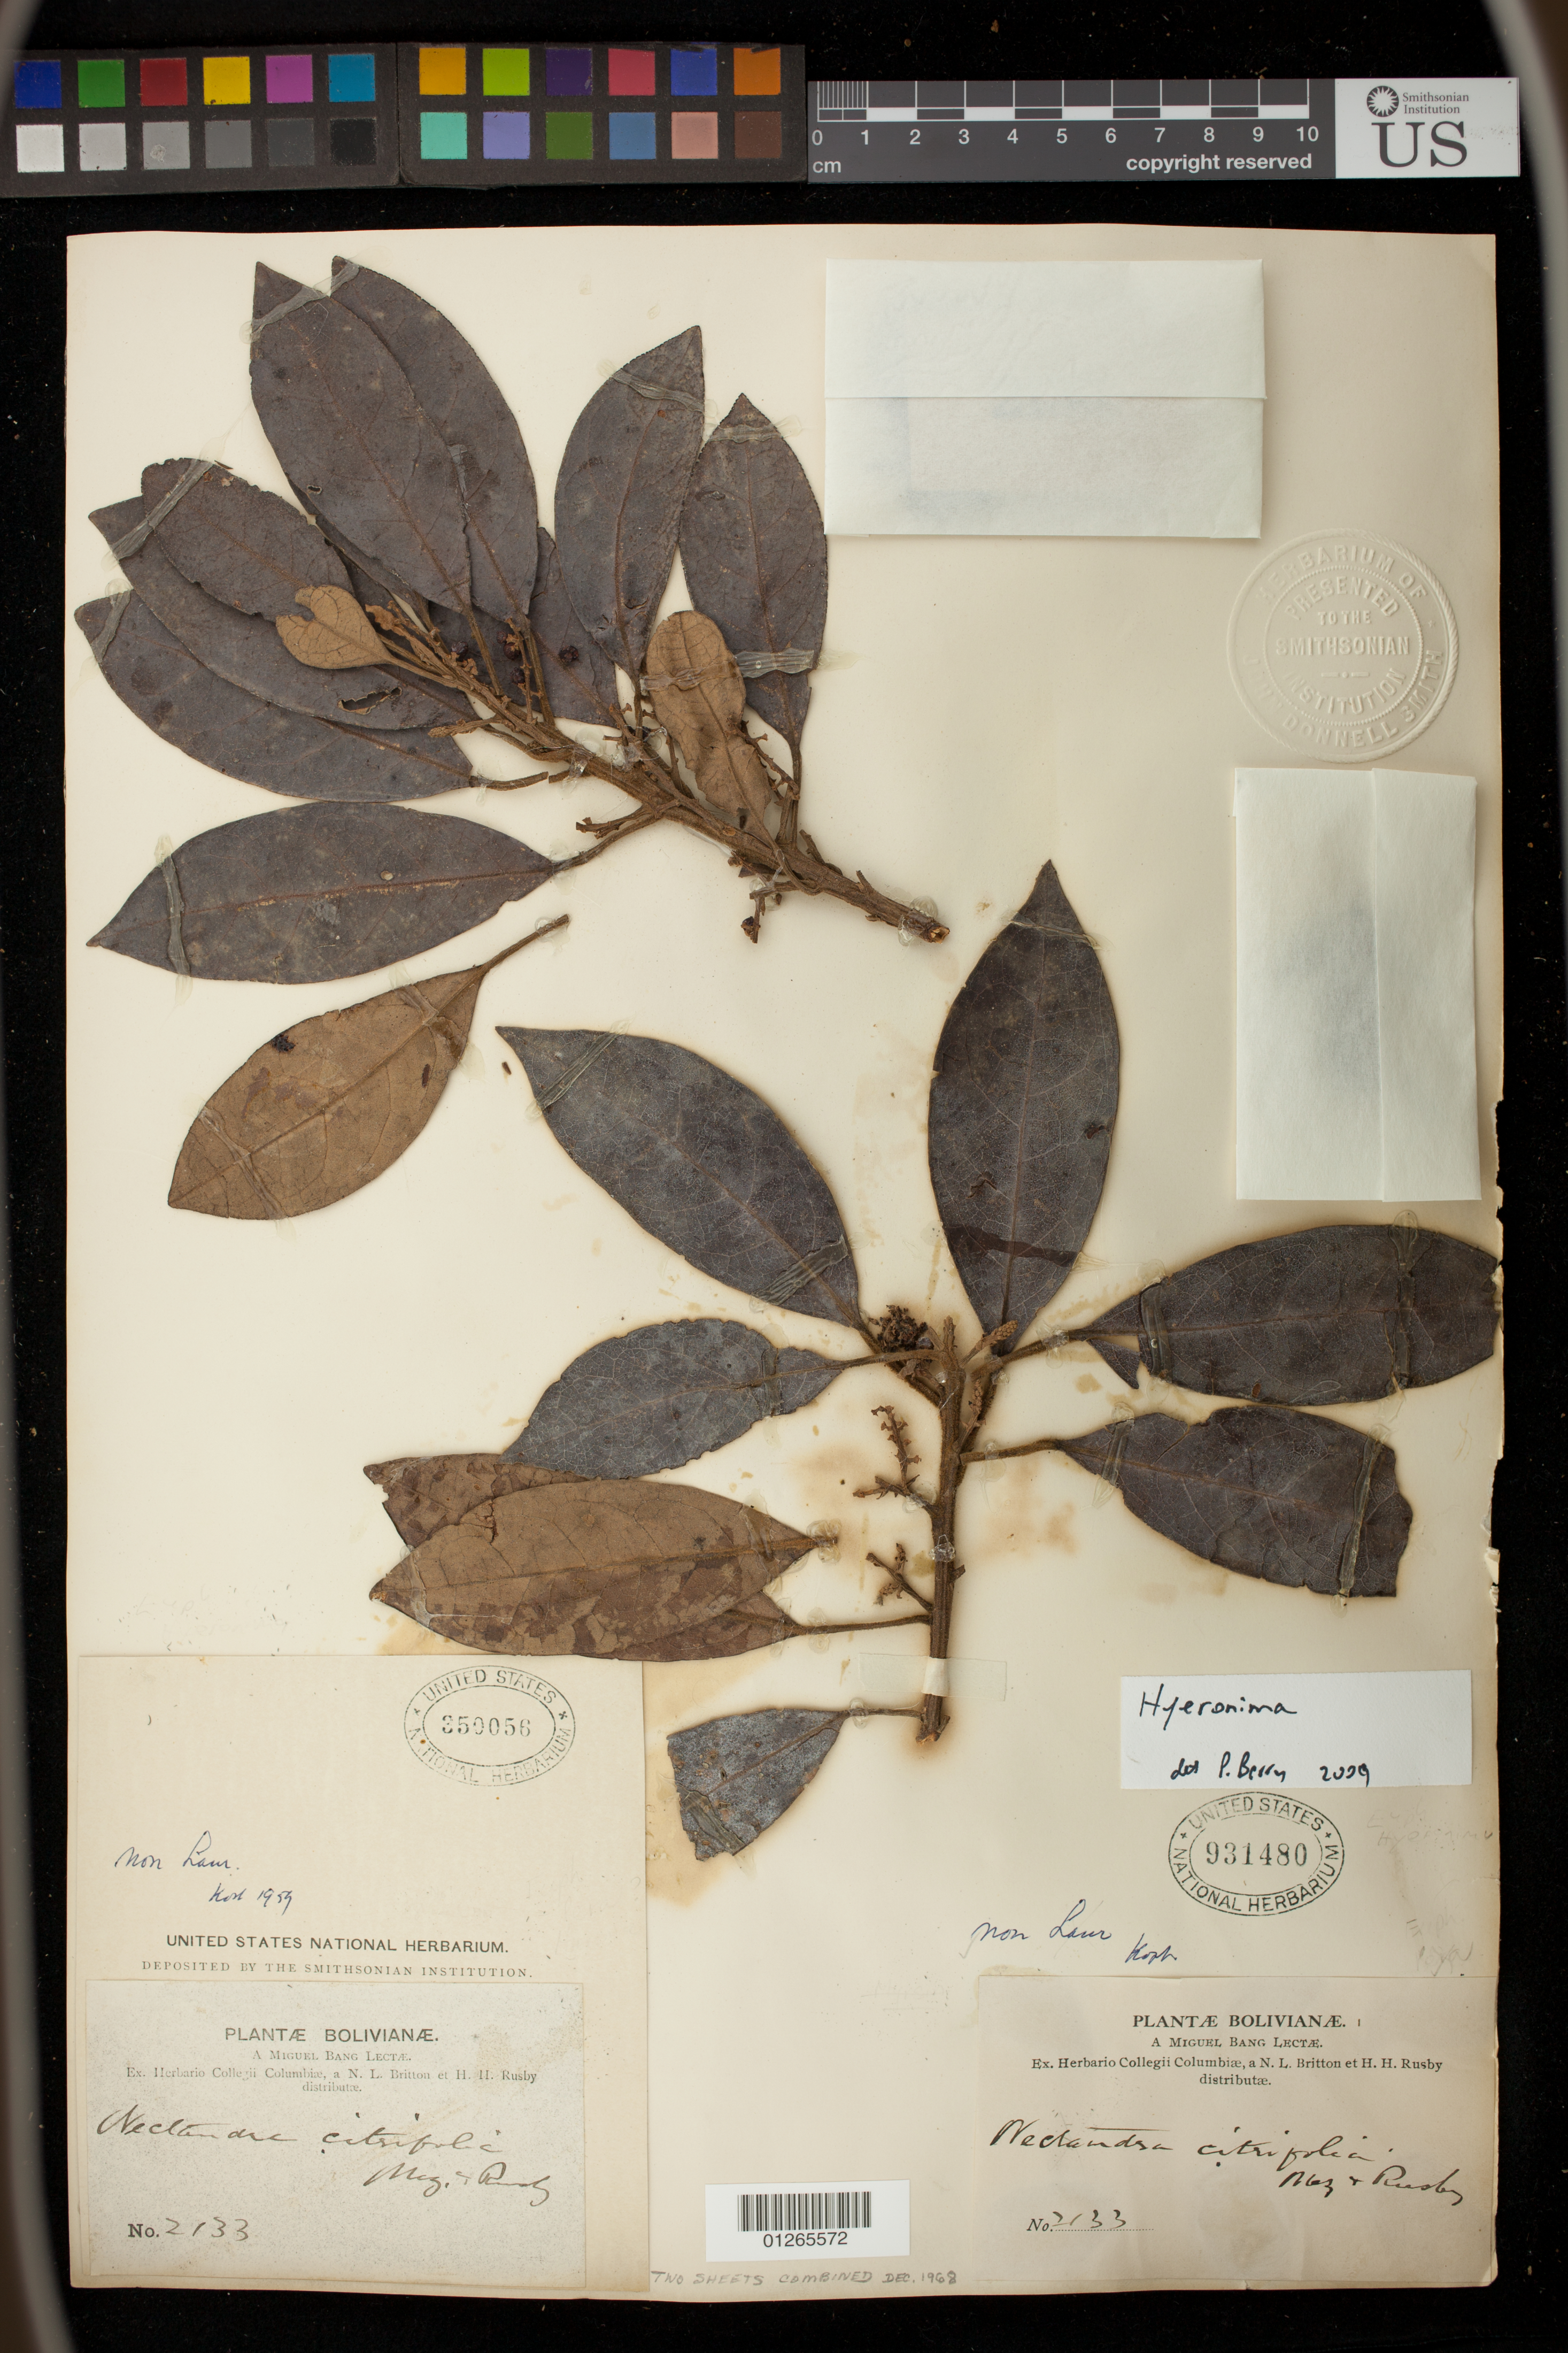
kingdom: Plantae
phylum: Tracheophyta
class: Magnoliopsida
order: Malpighiales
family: Phyllanthaceae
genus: Hieronyma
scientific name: Hieronyma sp.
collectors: M. Bang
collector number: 2133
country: Bolivia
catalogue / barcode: US 350056